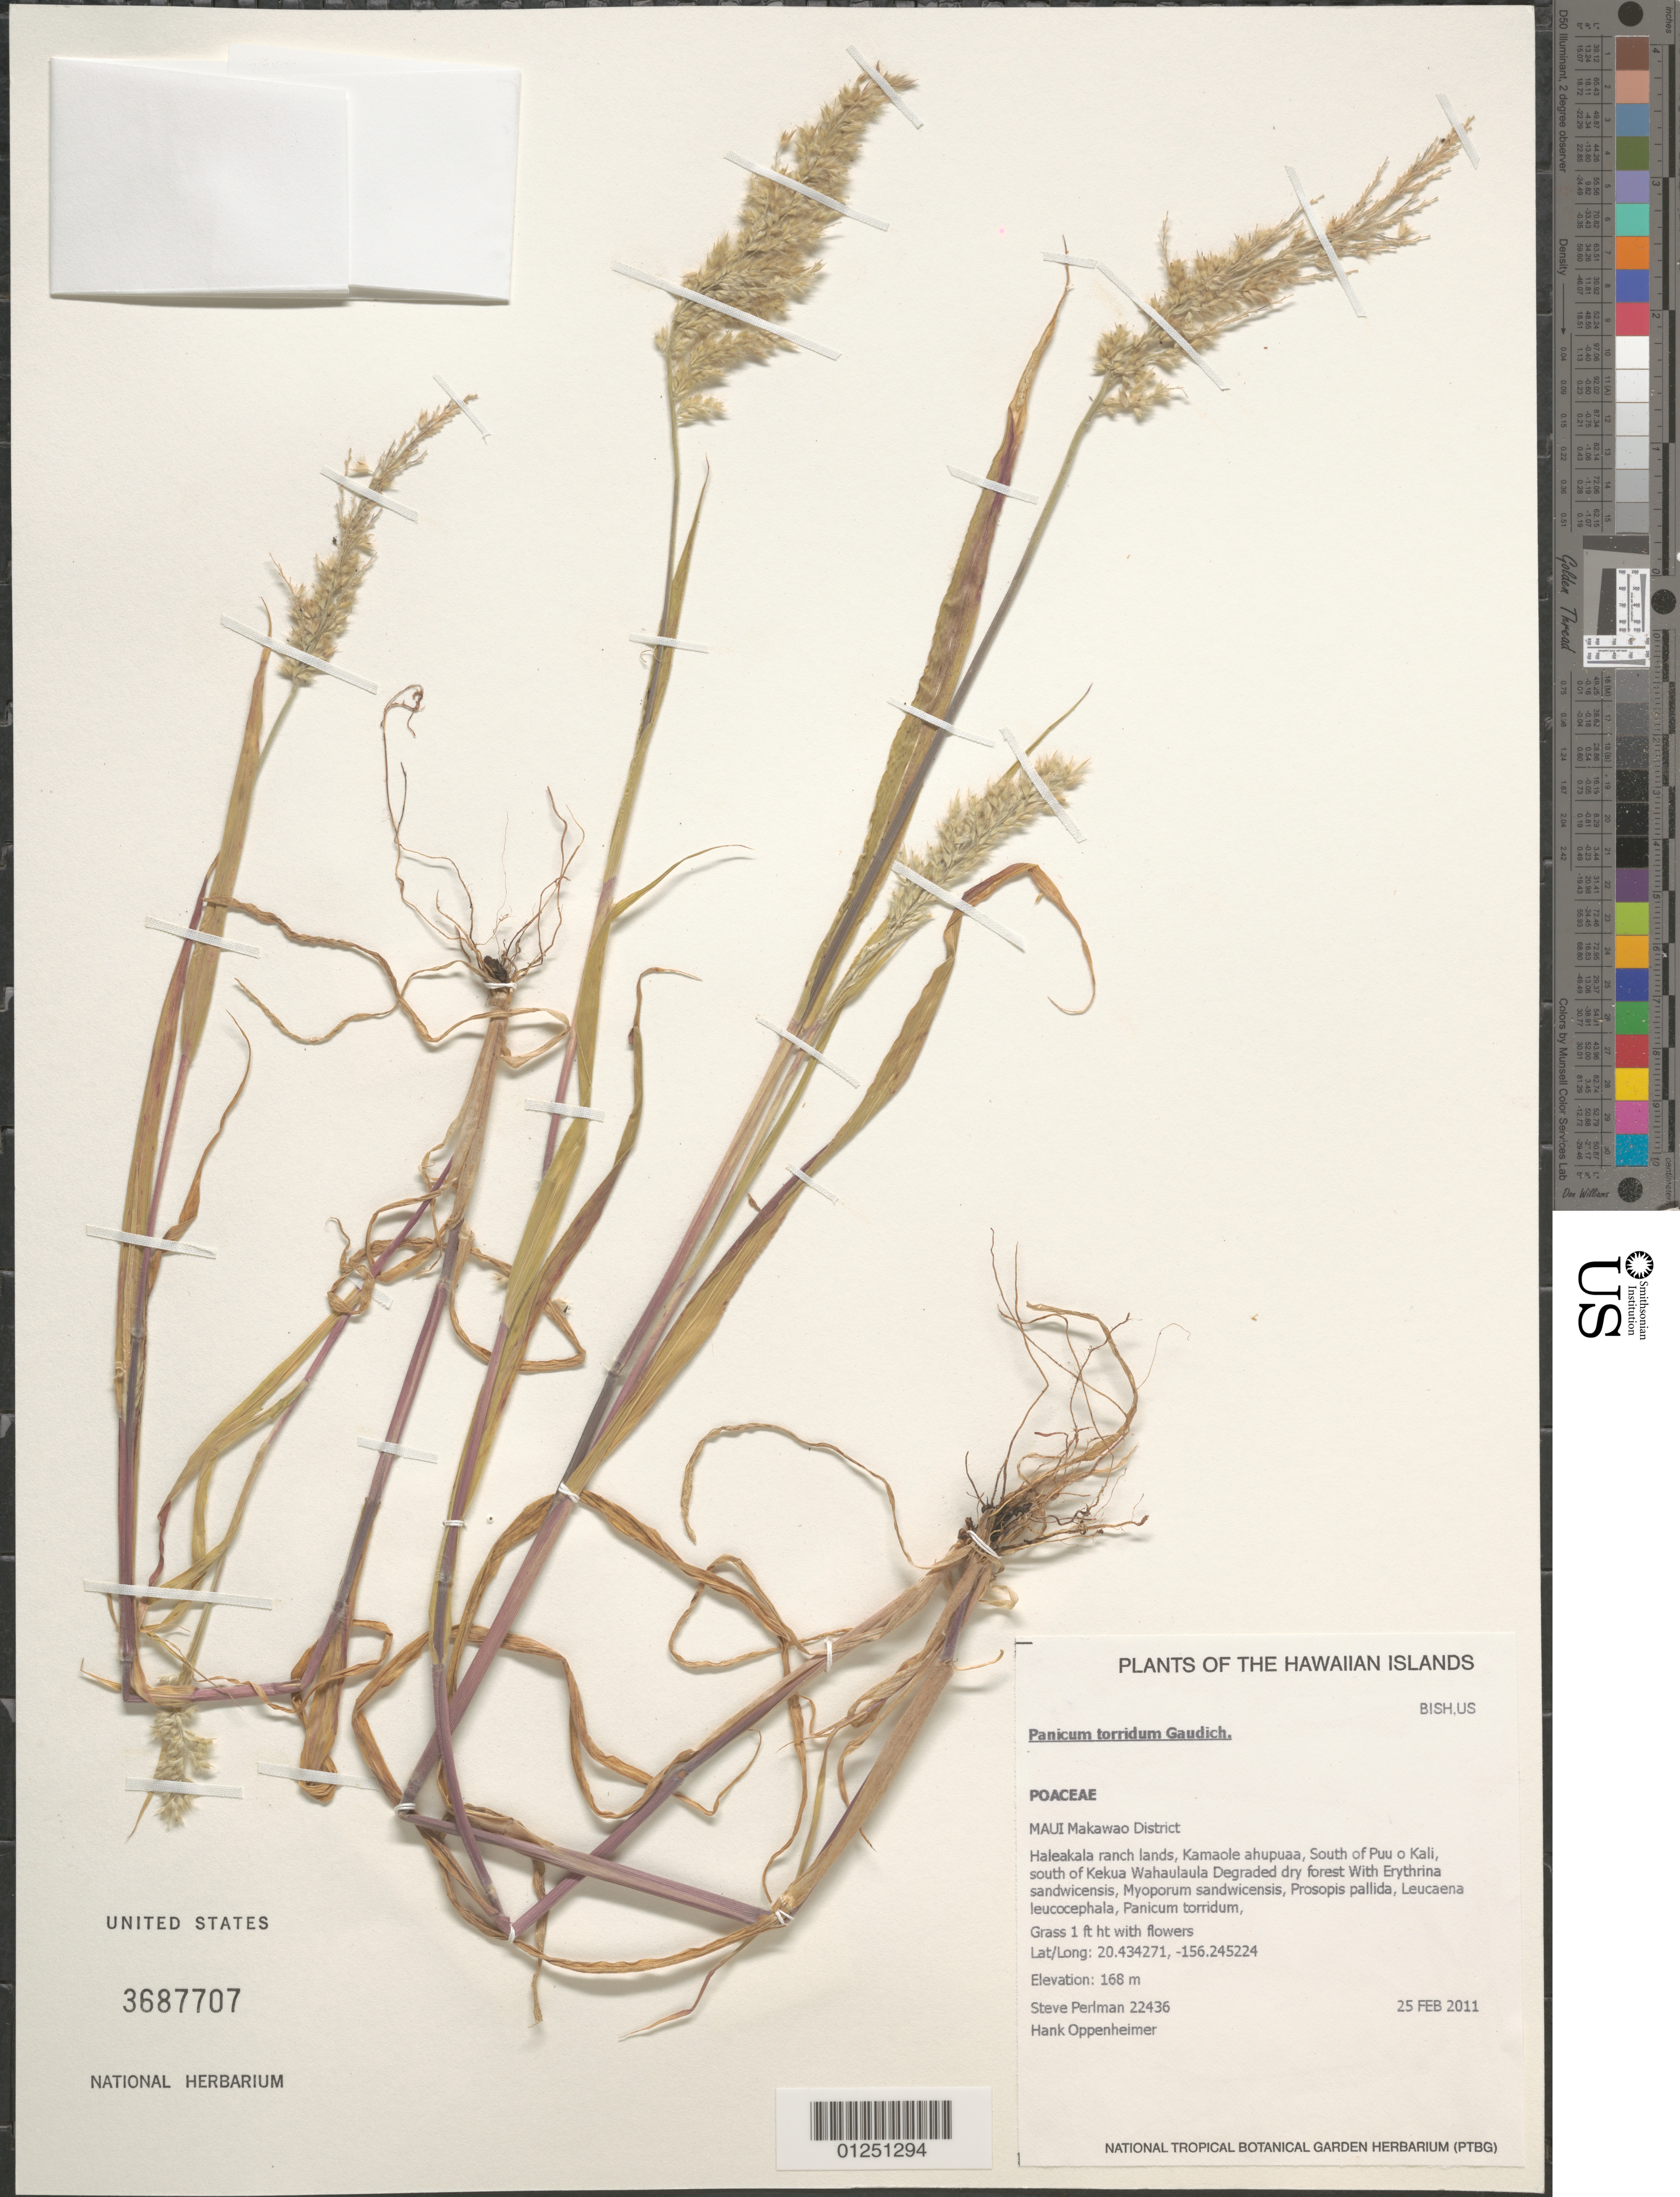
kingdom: Plantae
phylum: Tracheophyta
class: Liliopsida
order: Poales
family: Poaceae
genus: Panicum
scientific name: Panicum torridum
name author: Gaudich.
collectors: S. P. Perlman & H. L. Oppenheimer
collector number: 22436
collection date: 2011-02-25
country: United States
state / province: Hawaii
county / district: Maui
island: Maui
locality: Makawao District, Haleakala ranch lands, Kamaole ahupuaa, south of Puu o Kali, south of Kekua Wahaulaula.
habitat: Degraded dry forest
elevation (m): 168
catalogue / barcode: US 3687707